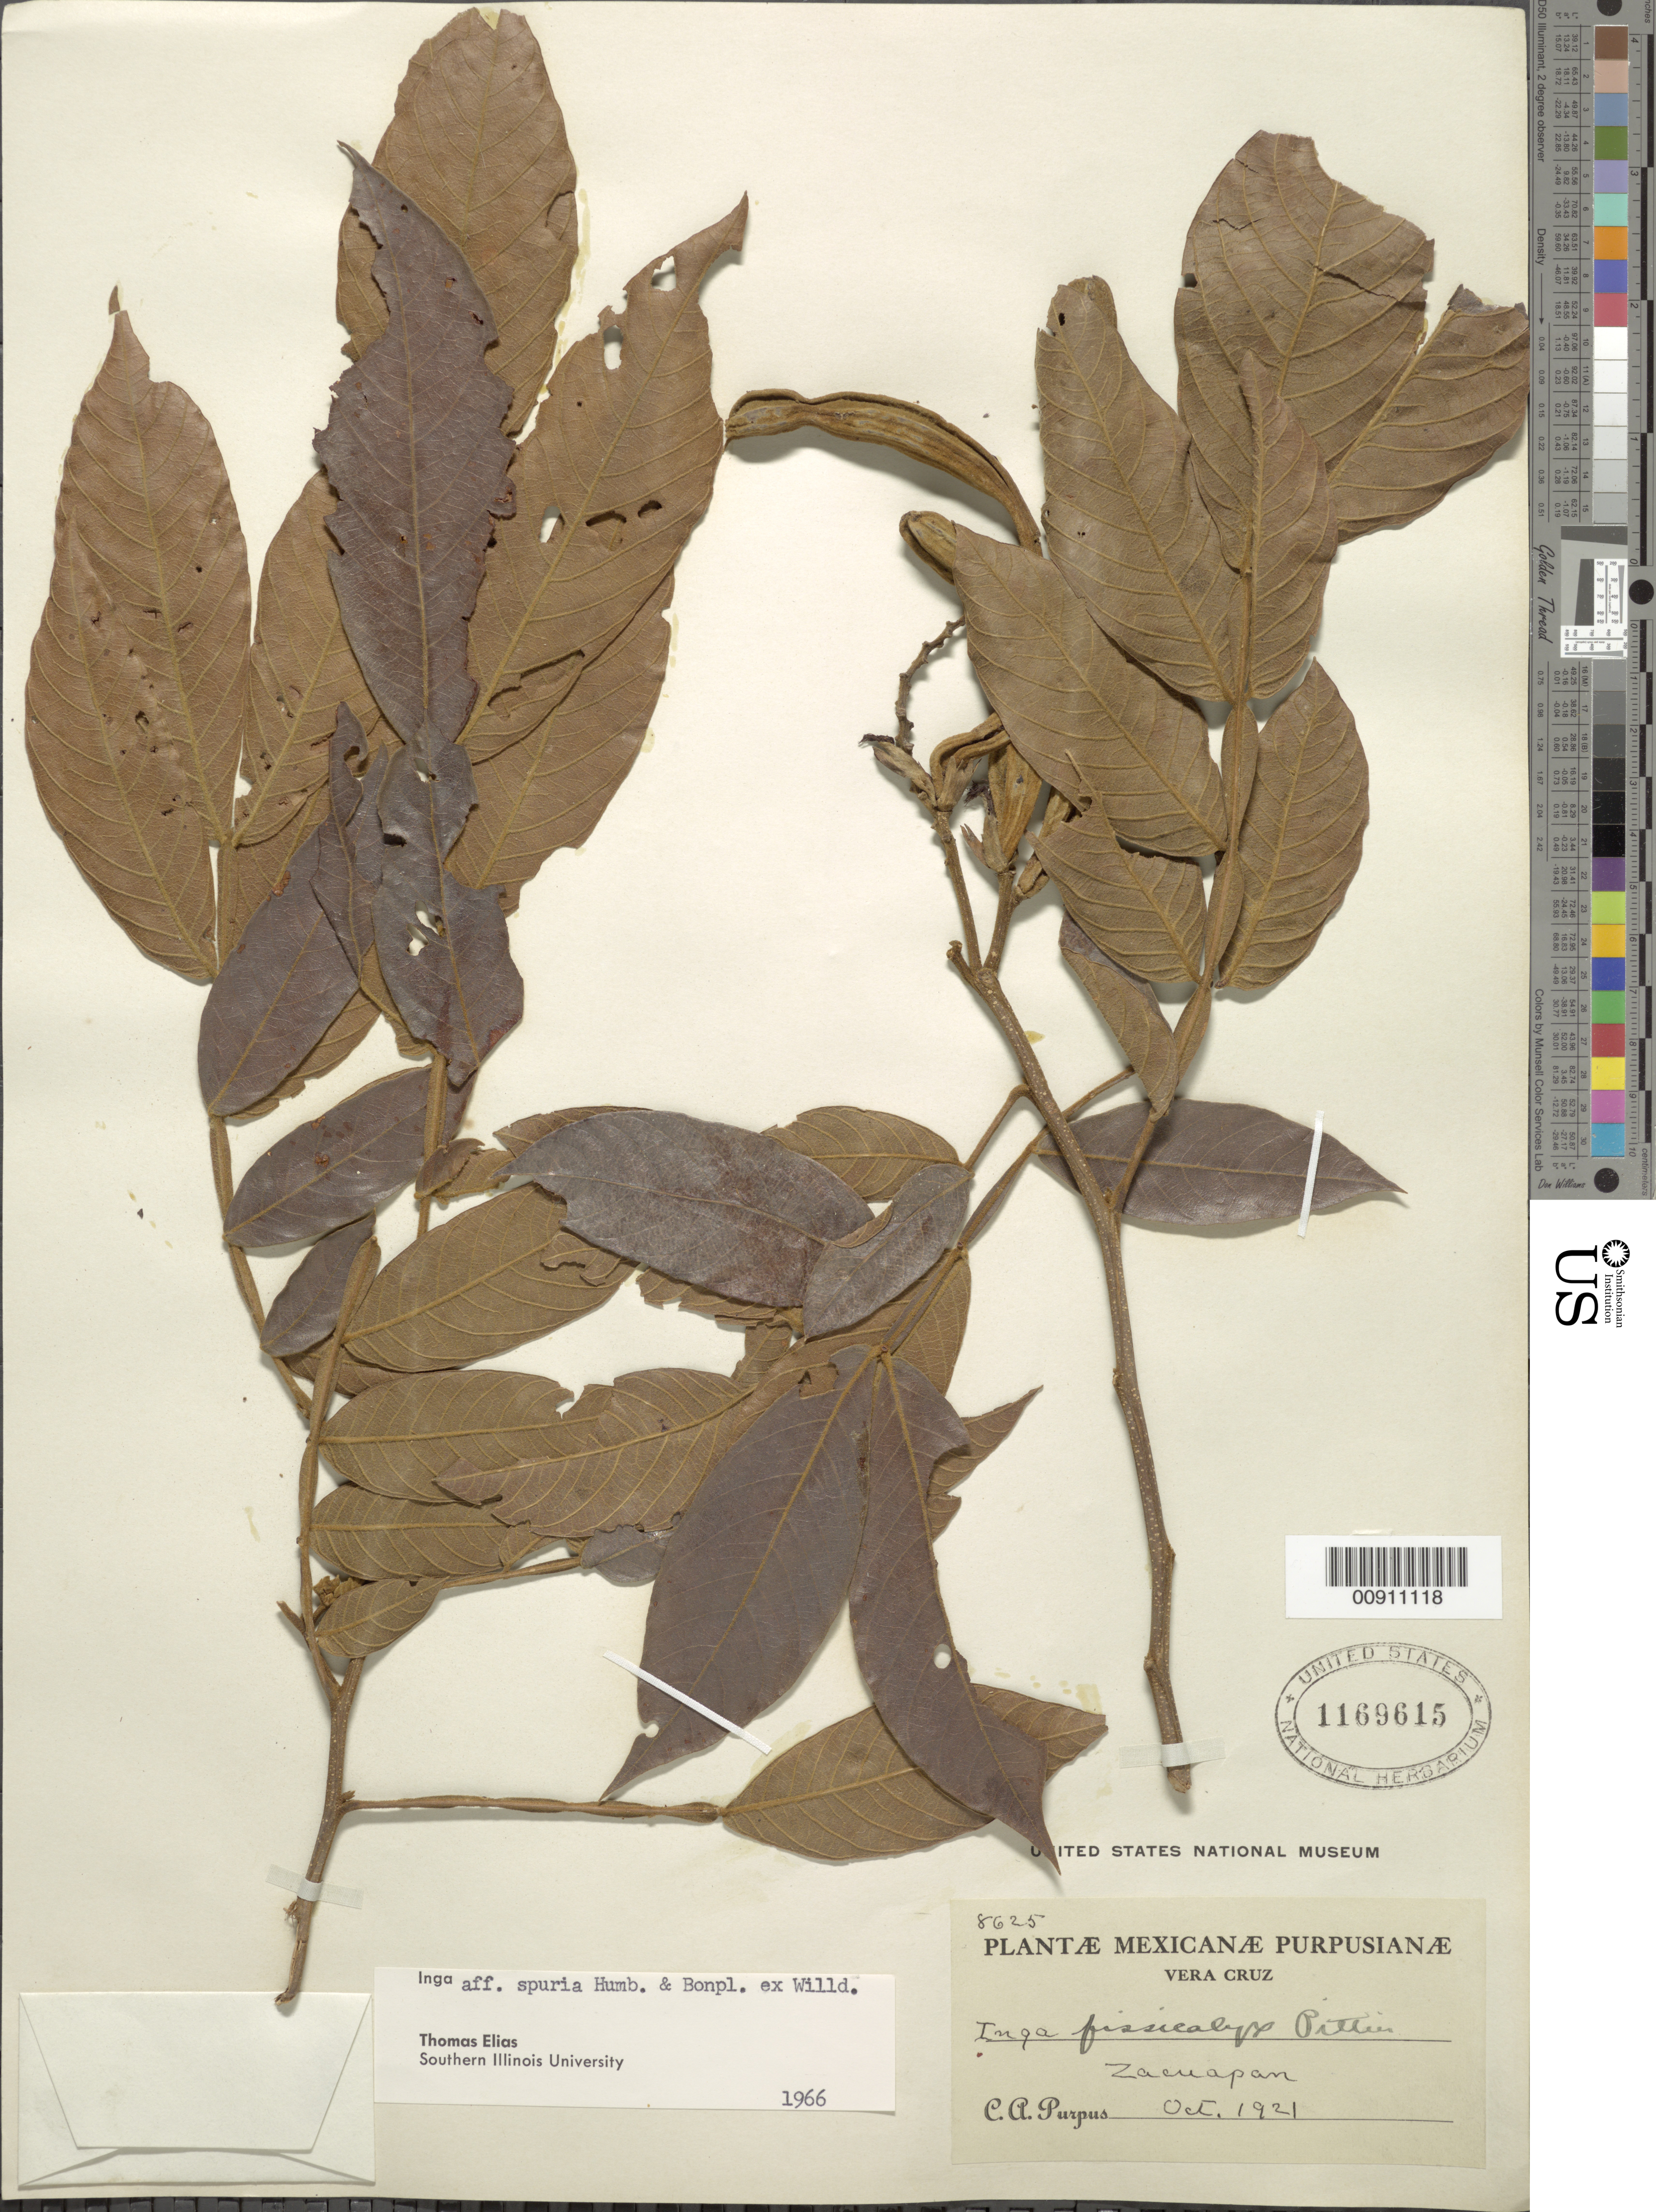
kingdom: Plantae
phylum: Tracheophyta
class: Magnoliopsida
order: Fabales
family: Fabaceae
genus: Inga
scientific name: Inga vera subsp. vera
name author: Willd.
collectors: C. A. Purpus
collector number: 8625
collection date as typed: Oct 1921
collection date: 1921-10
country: Mexico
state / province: Veracruz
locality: Zacuapan, Veracruz.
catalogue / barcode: US 1169615